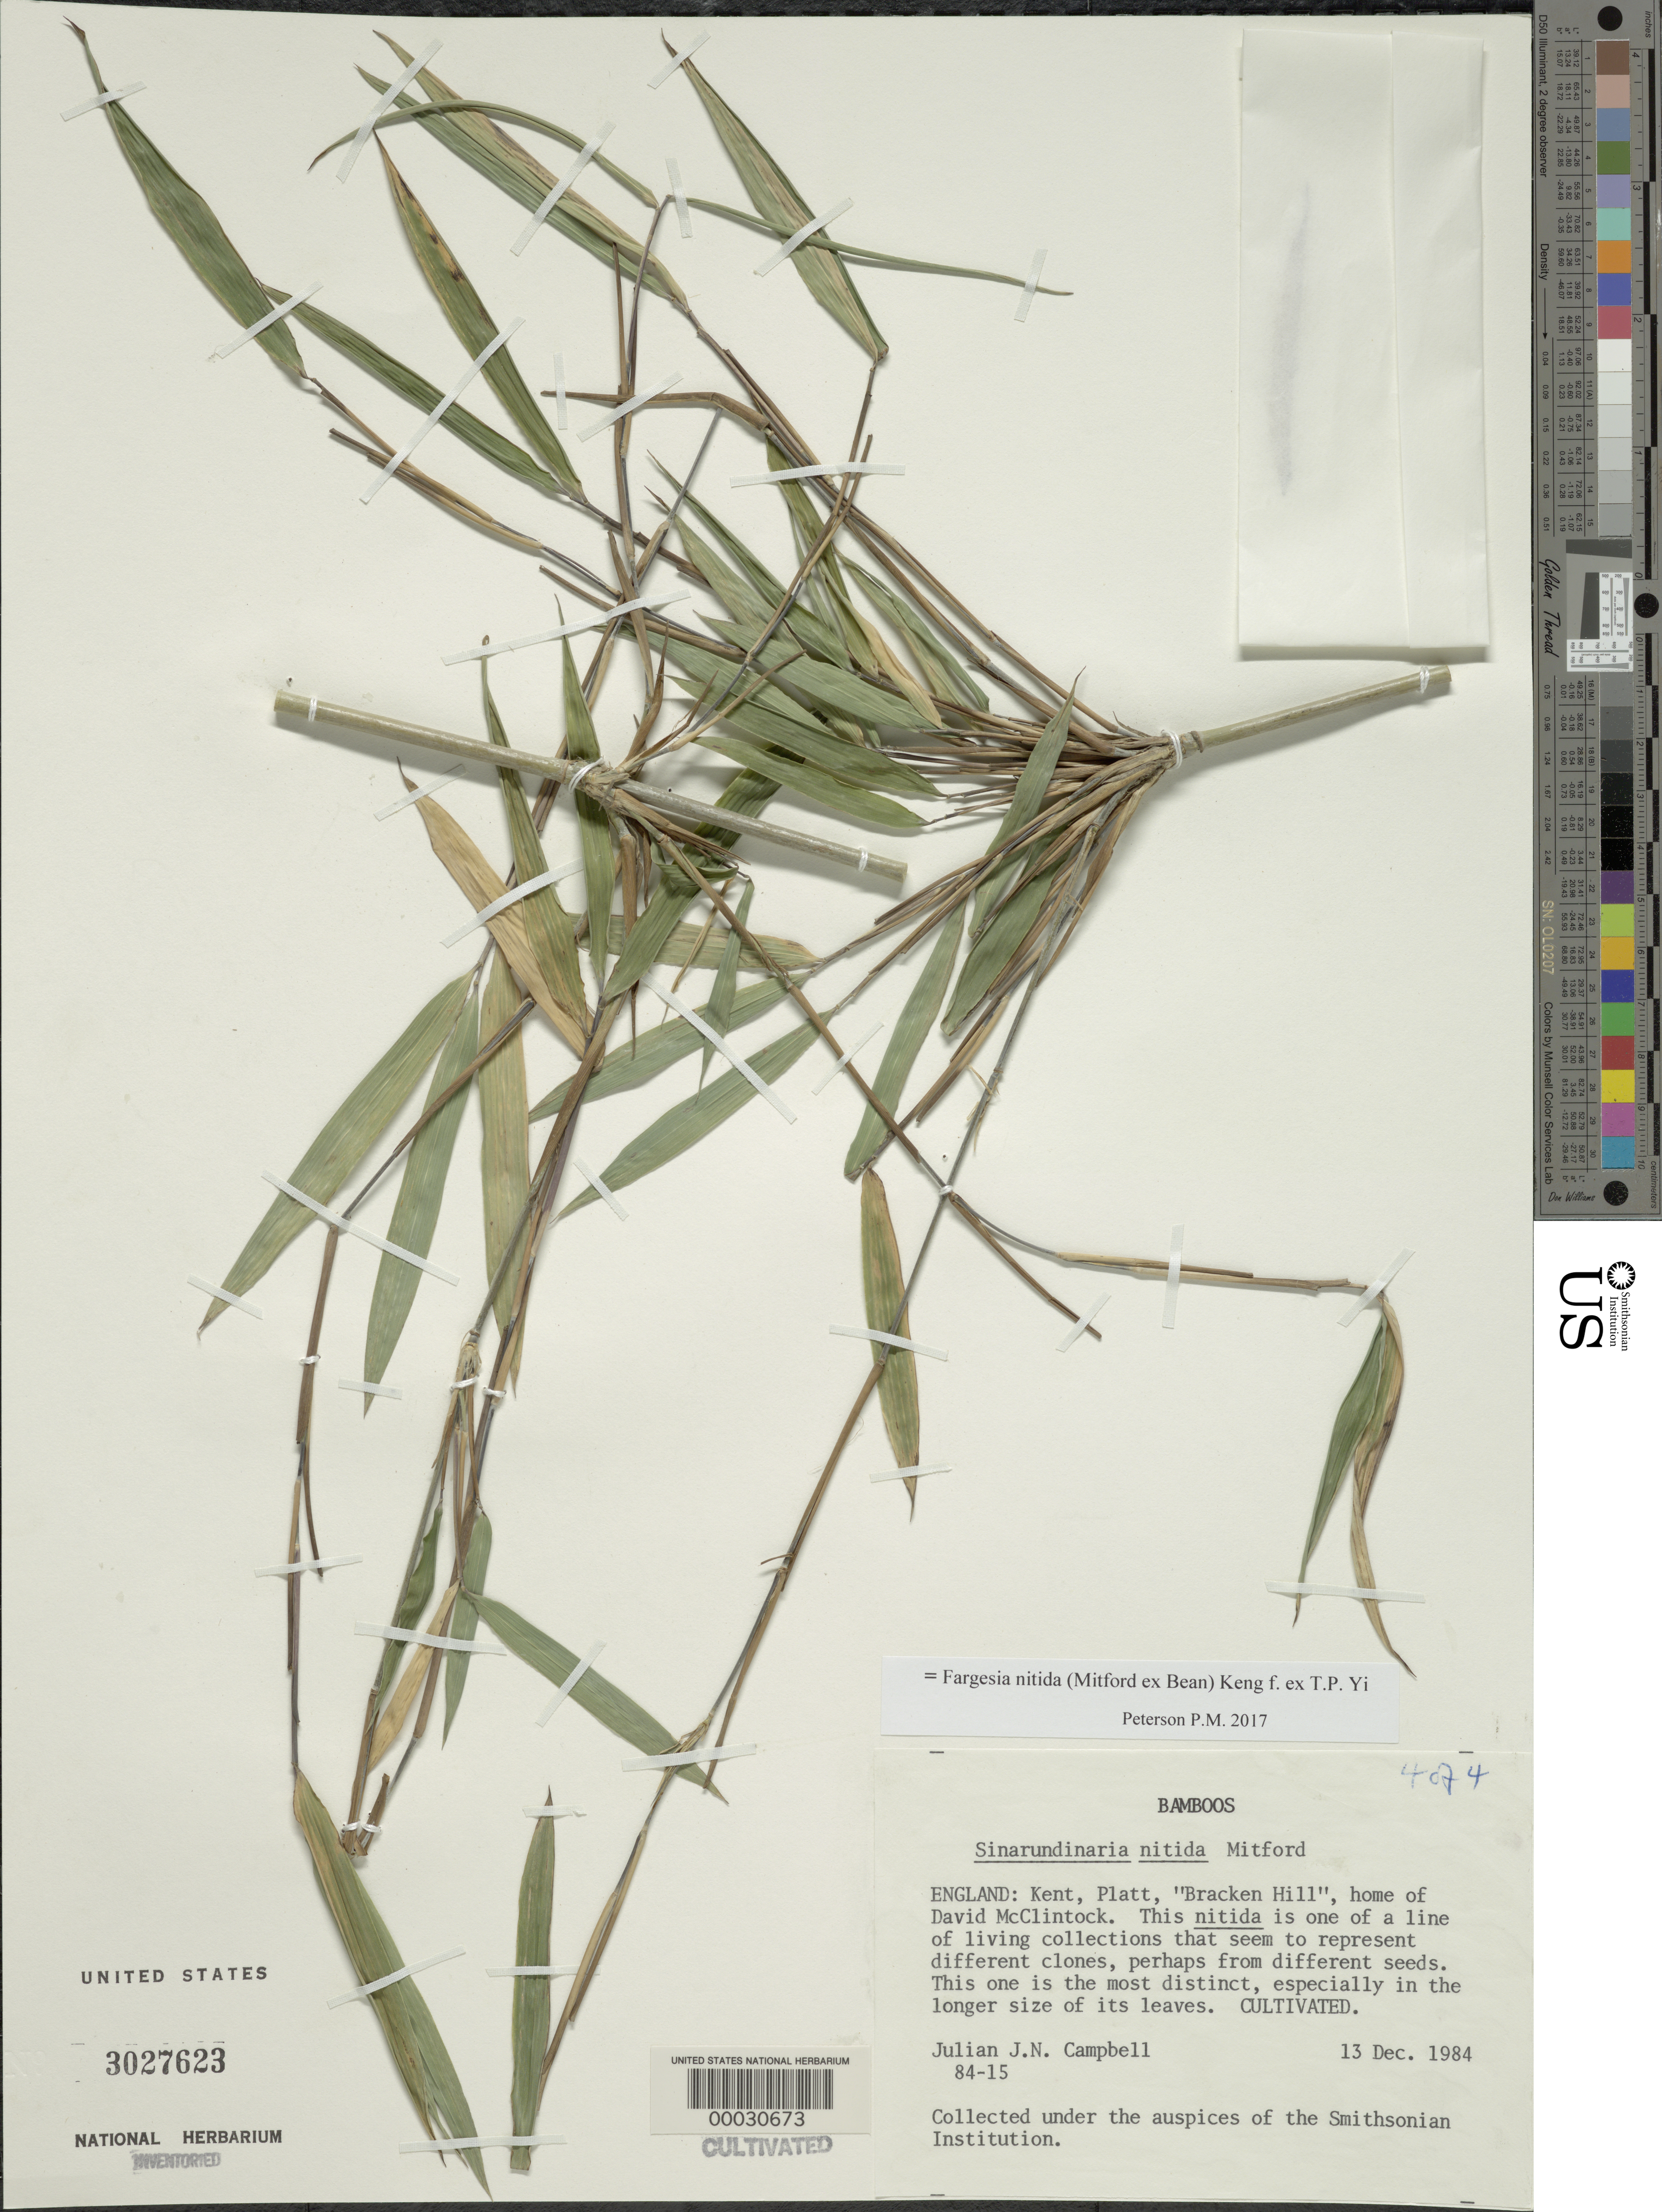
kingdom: Plantae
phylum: Tracheophyta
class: Liliopsida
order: Poales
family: Poaceae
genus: Fargesia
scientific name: Fargesia nitida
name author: (Mitford ex Stapf) Keng f. ex T.P. Yi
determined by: Poaceae Reorganization Project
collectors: J. E. Campbell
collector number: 84-15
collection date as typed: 13 Dec 1984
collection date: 1984-12-13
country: United Kingdom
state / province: England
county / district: Kent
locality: Platt, bracken hill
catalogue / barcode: US 3027623